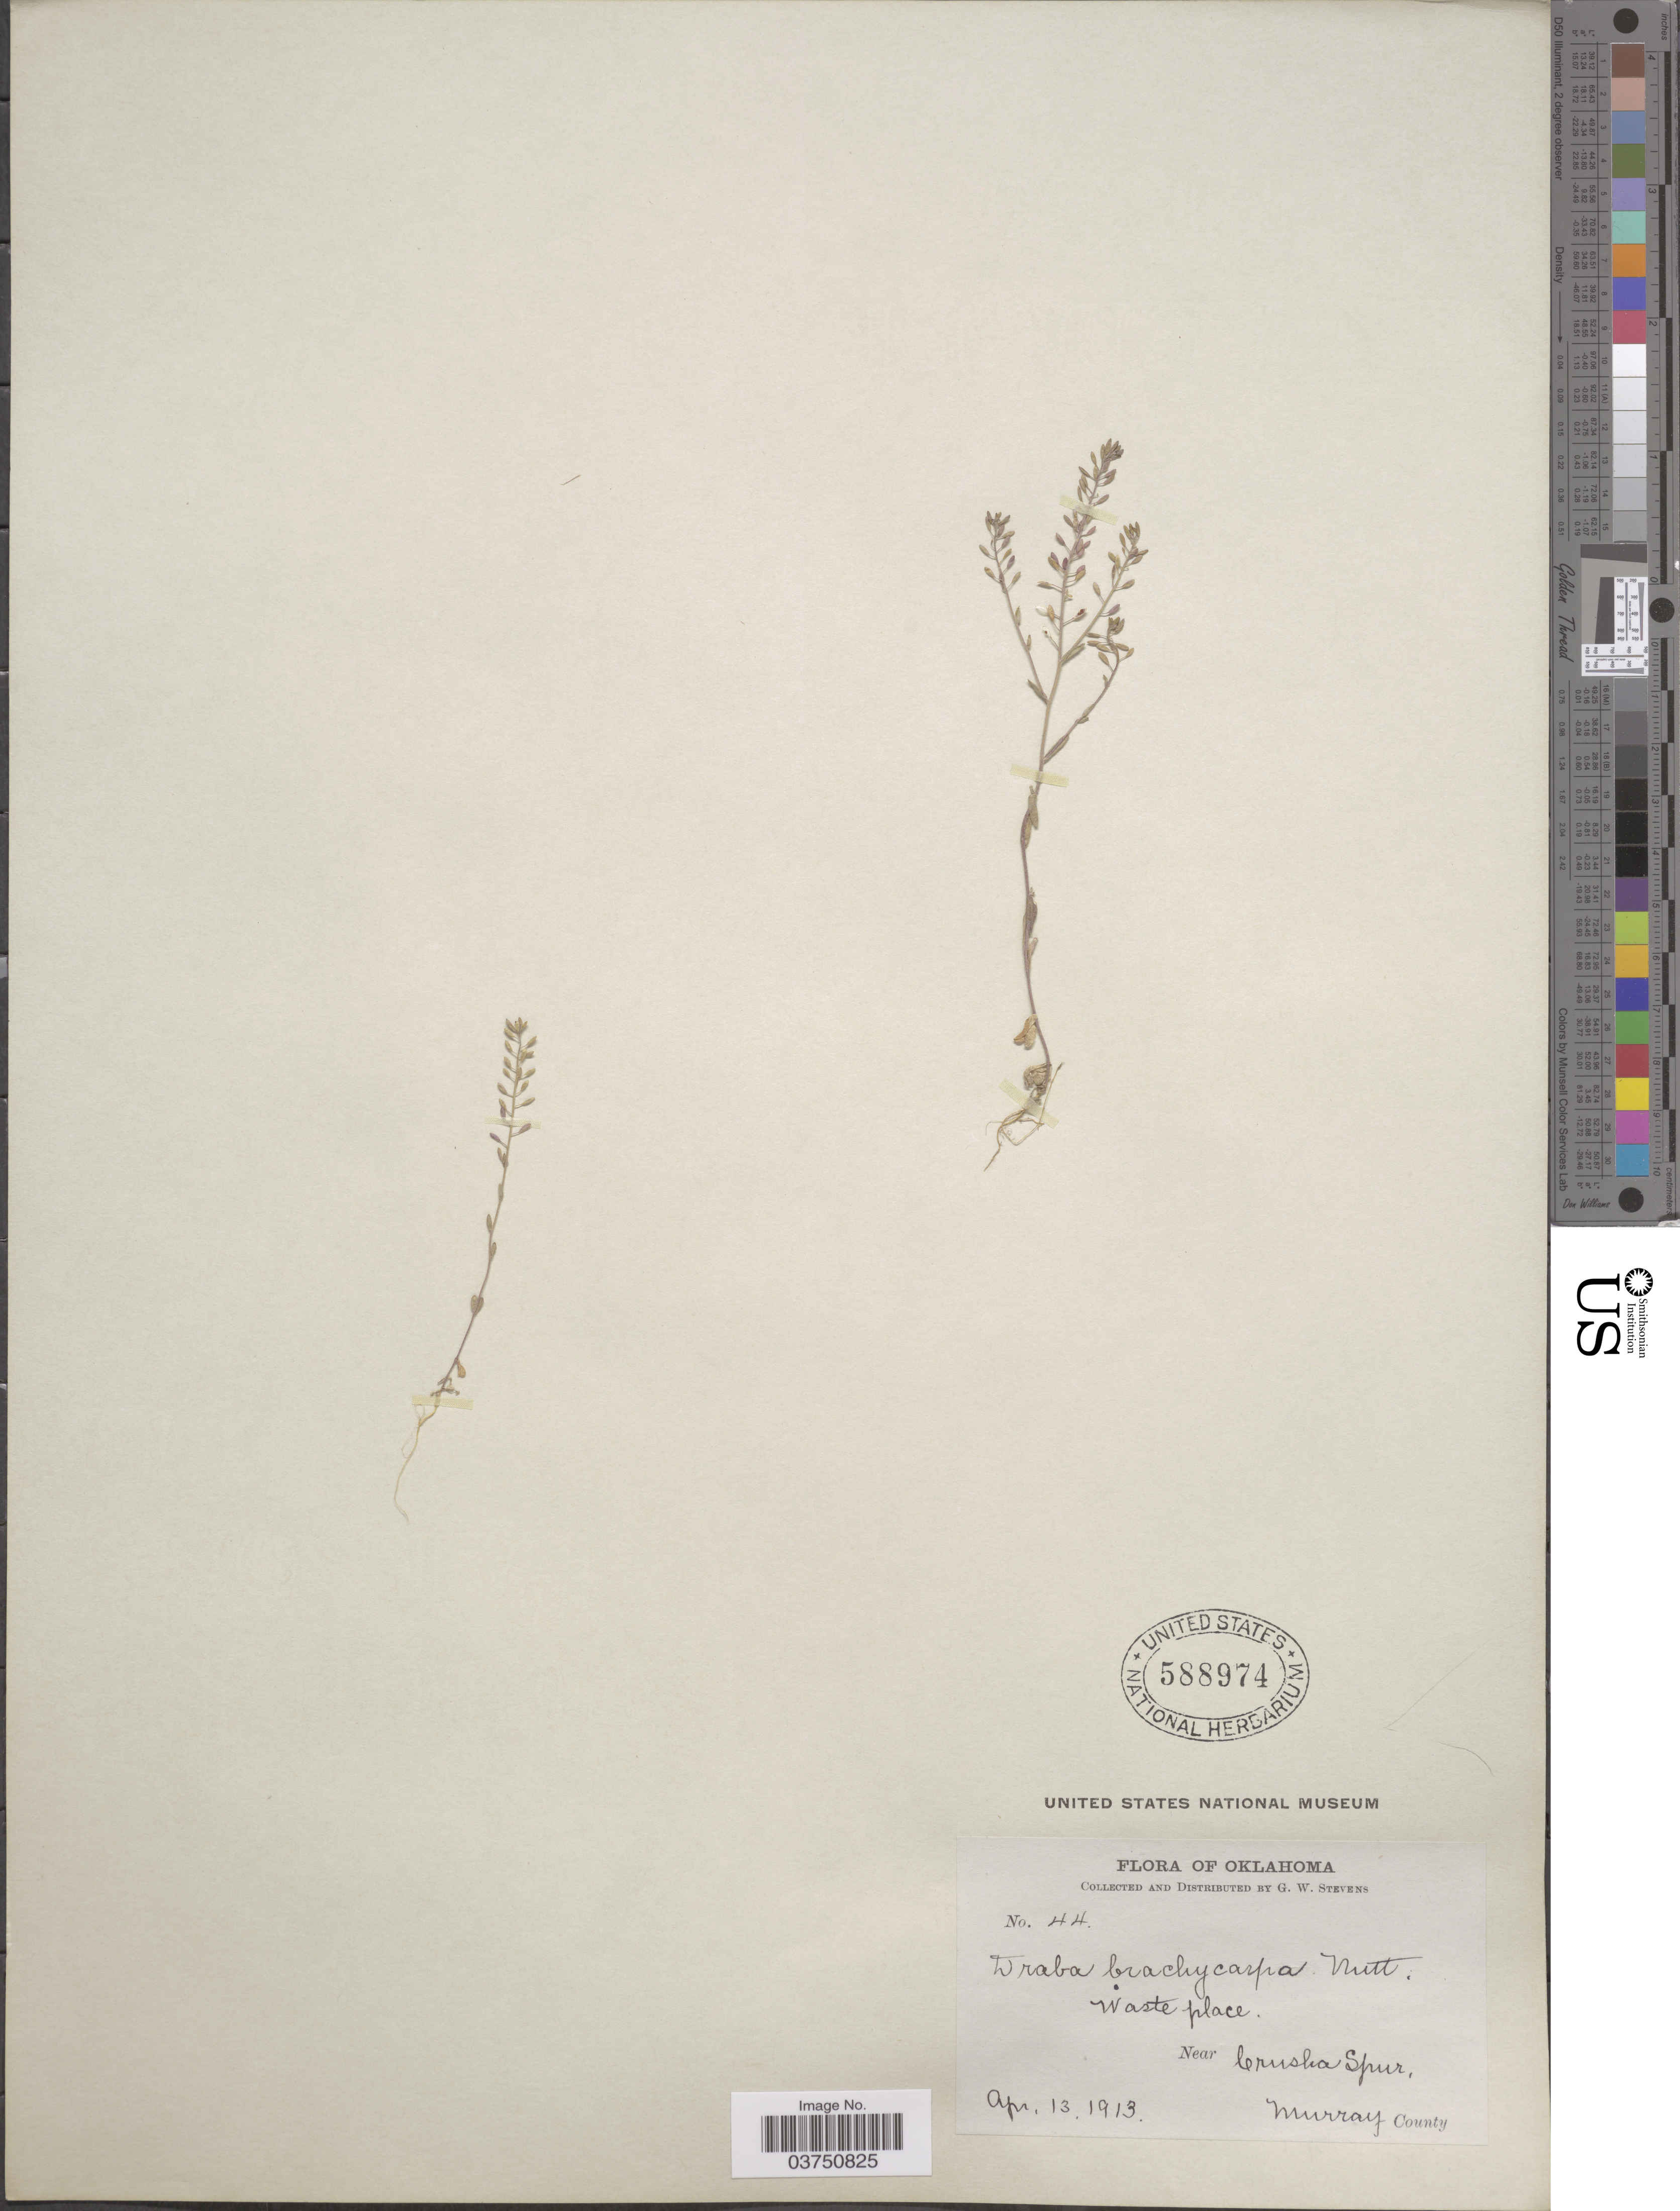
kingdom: Plantae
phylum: Tracheophyta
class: Magnoliopsida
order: Brassicales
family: Brassicaceae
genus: Draba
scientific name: Draba brachycarpa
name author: (Nutt.) Torr. & A. Gray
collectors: G. W. Stevens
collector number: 44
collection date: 1913-04-13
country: United States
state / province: Oklahoma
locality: Near Crusha Spur, Murray County.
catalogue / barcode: US 588974